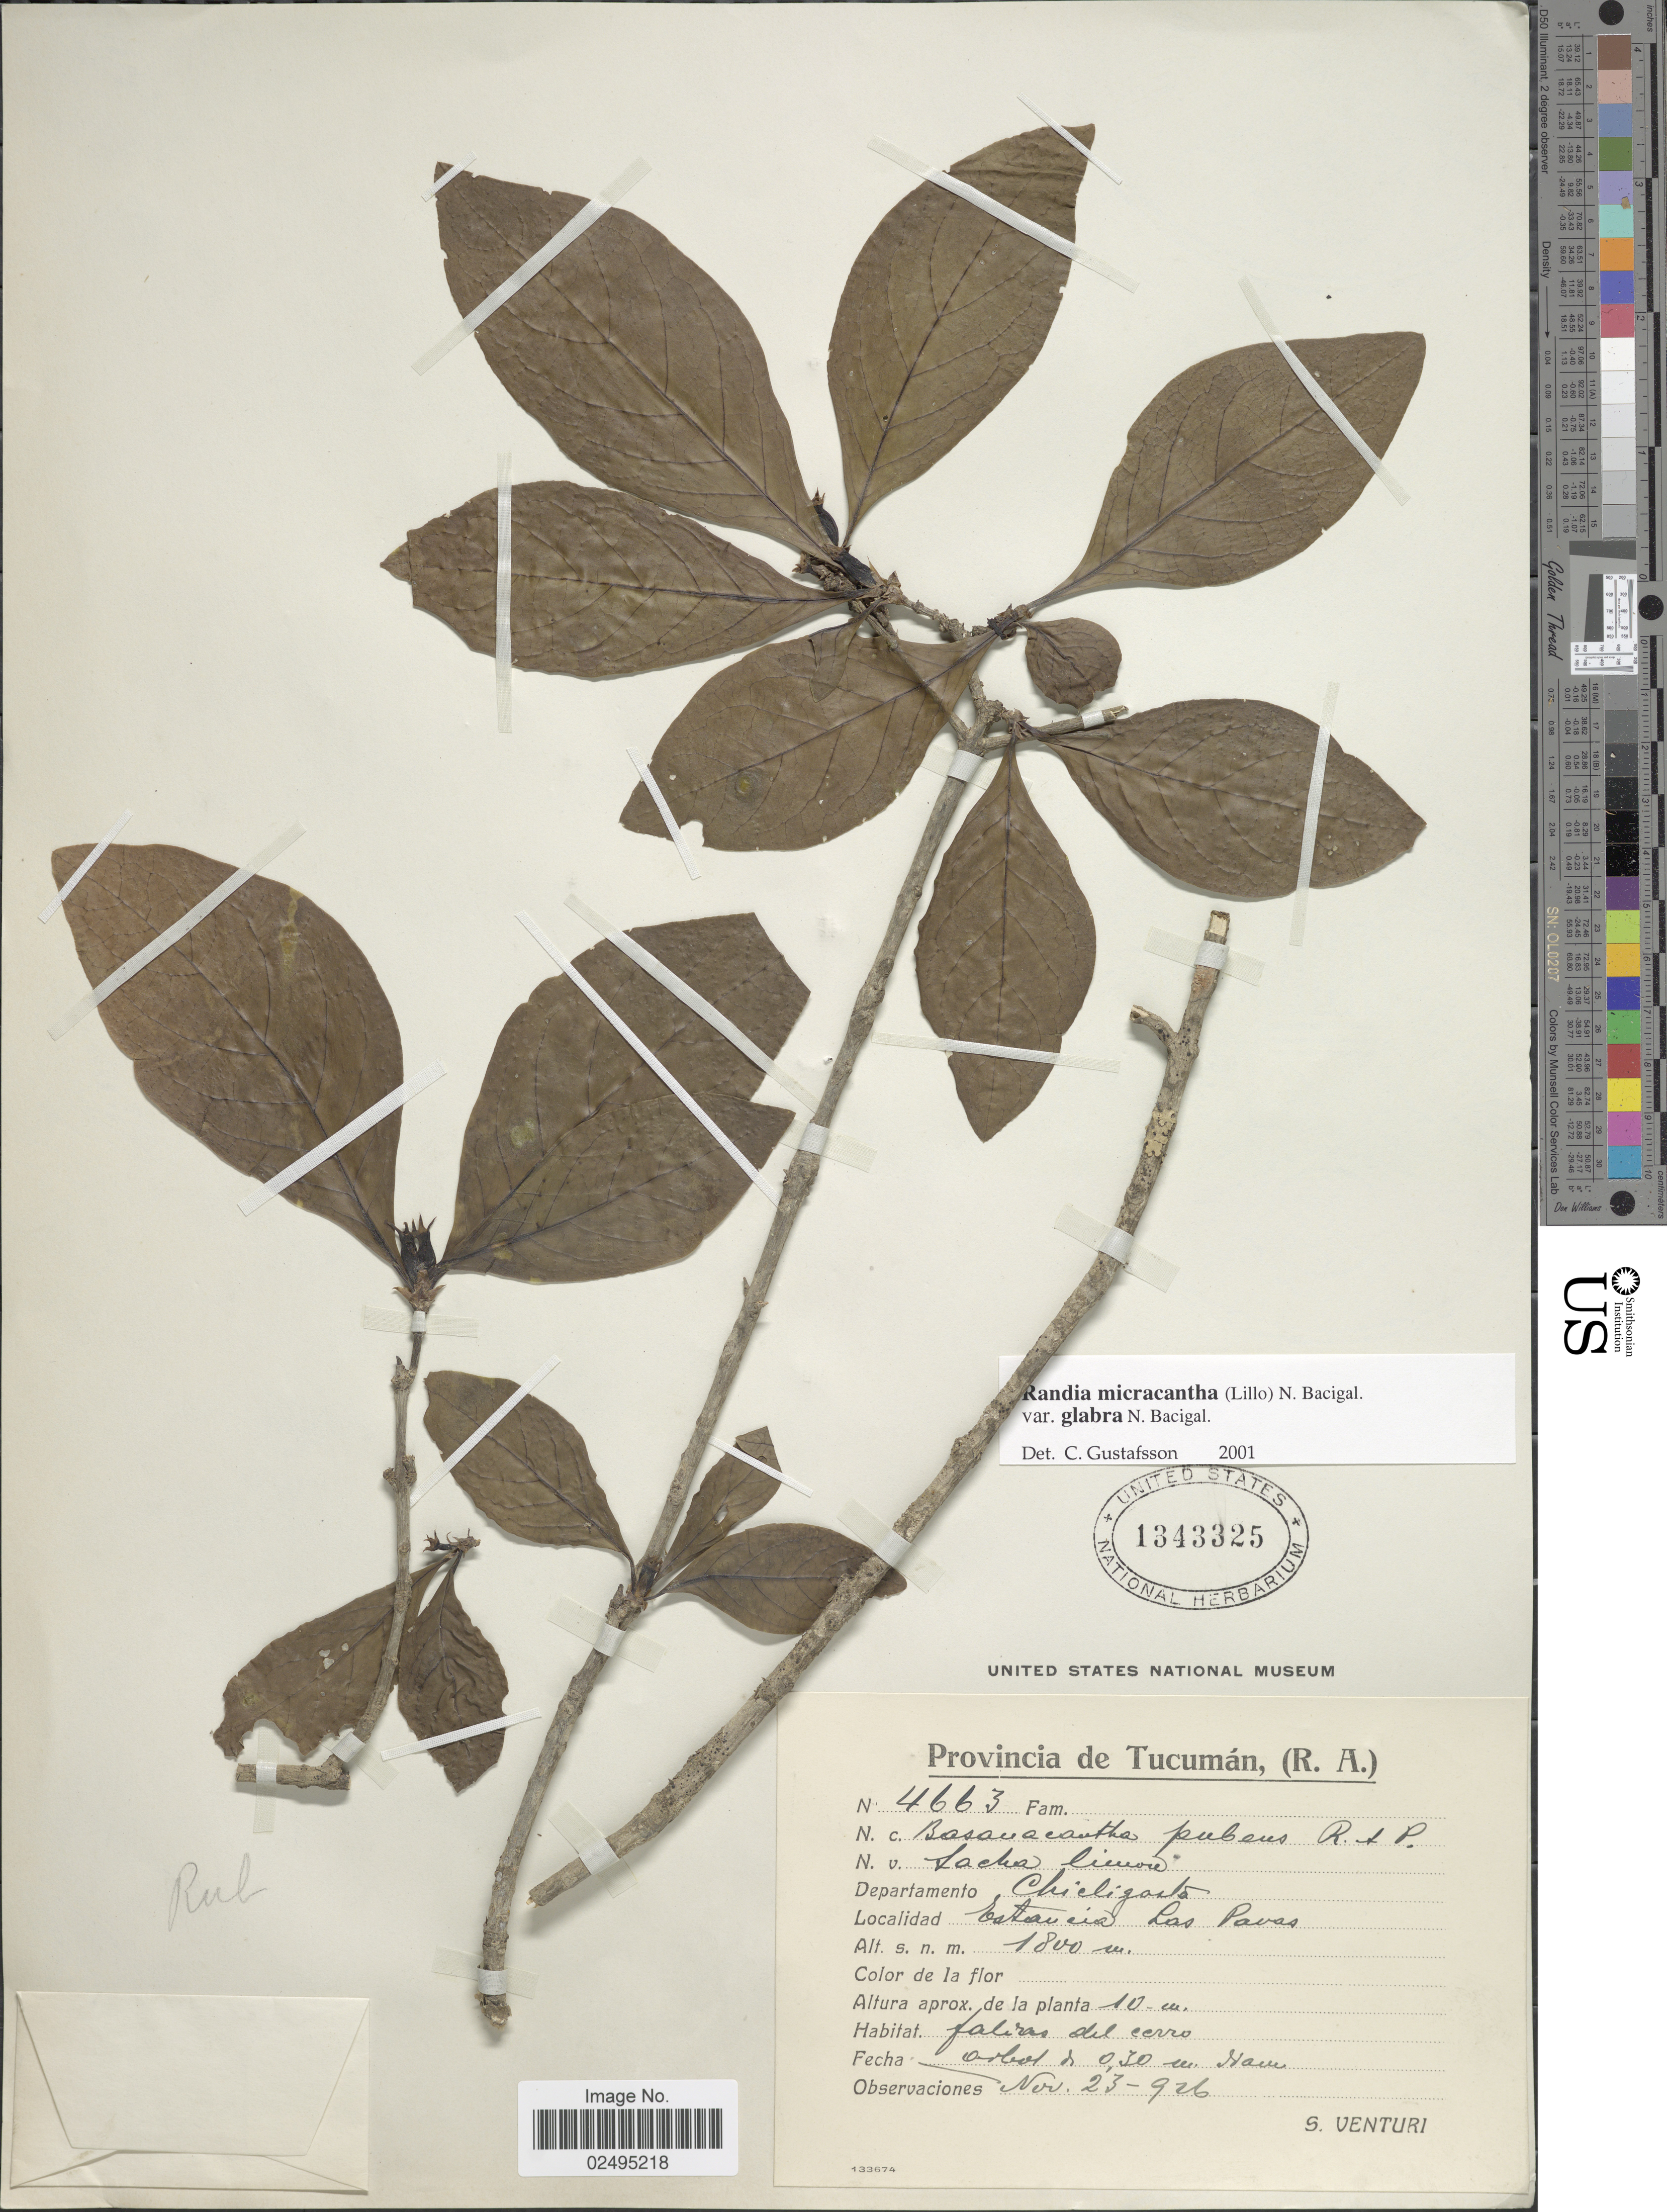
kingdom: Plantae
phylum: Tracheophyta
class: Magnoliopsida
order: Gentianales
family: Rubiaceae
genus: Randia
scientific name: Randia micracantha var. glabra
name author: Bacigalupo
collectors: S. Venturi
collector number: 4663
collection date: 1926-11-23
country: Argentina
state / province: Tucuman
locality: Provincia de Tucuman (R.A.), Departamento Chicligasta, Estancia Las Pavas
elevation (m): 1800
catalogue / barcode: US 1343325